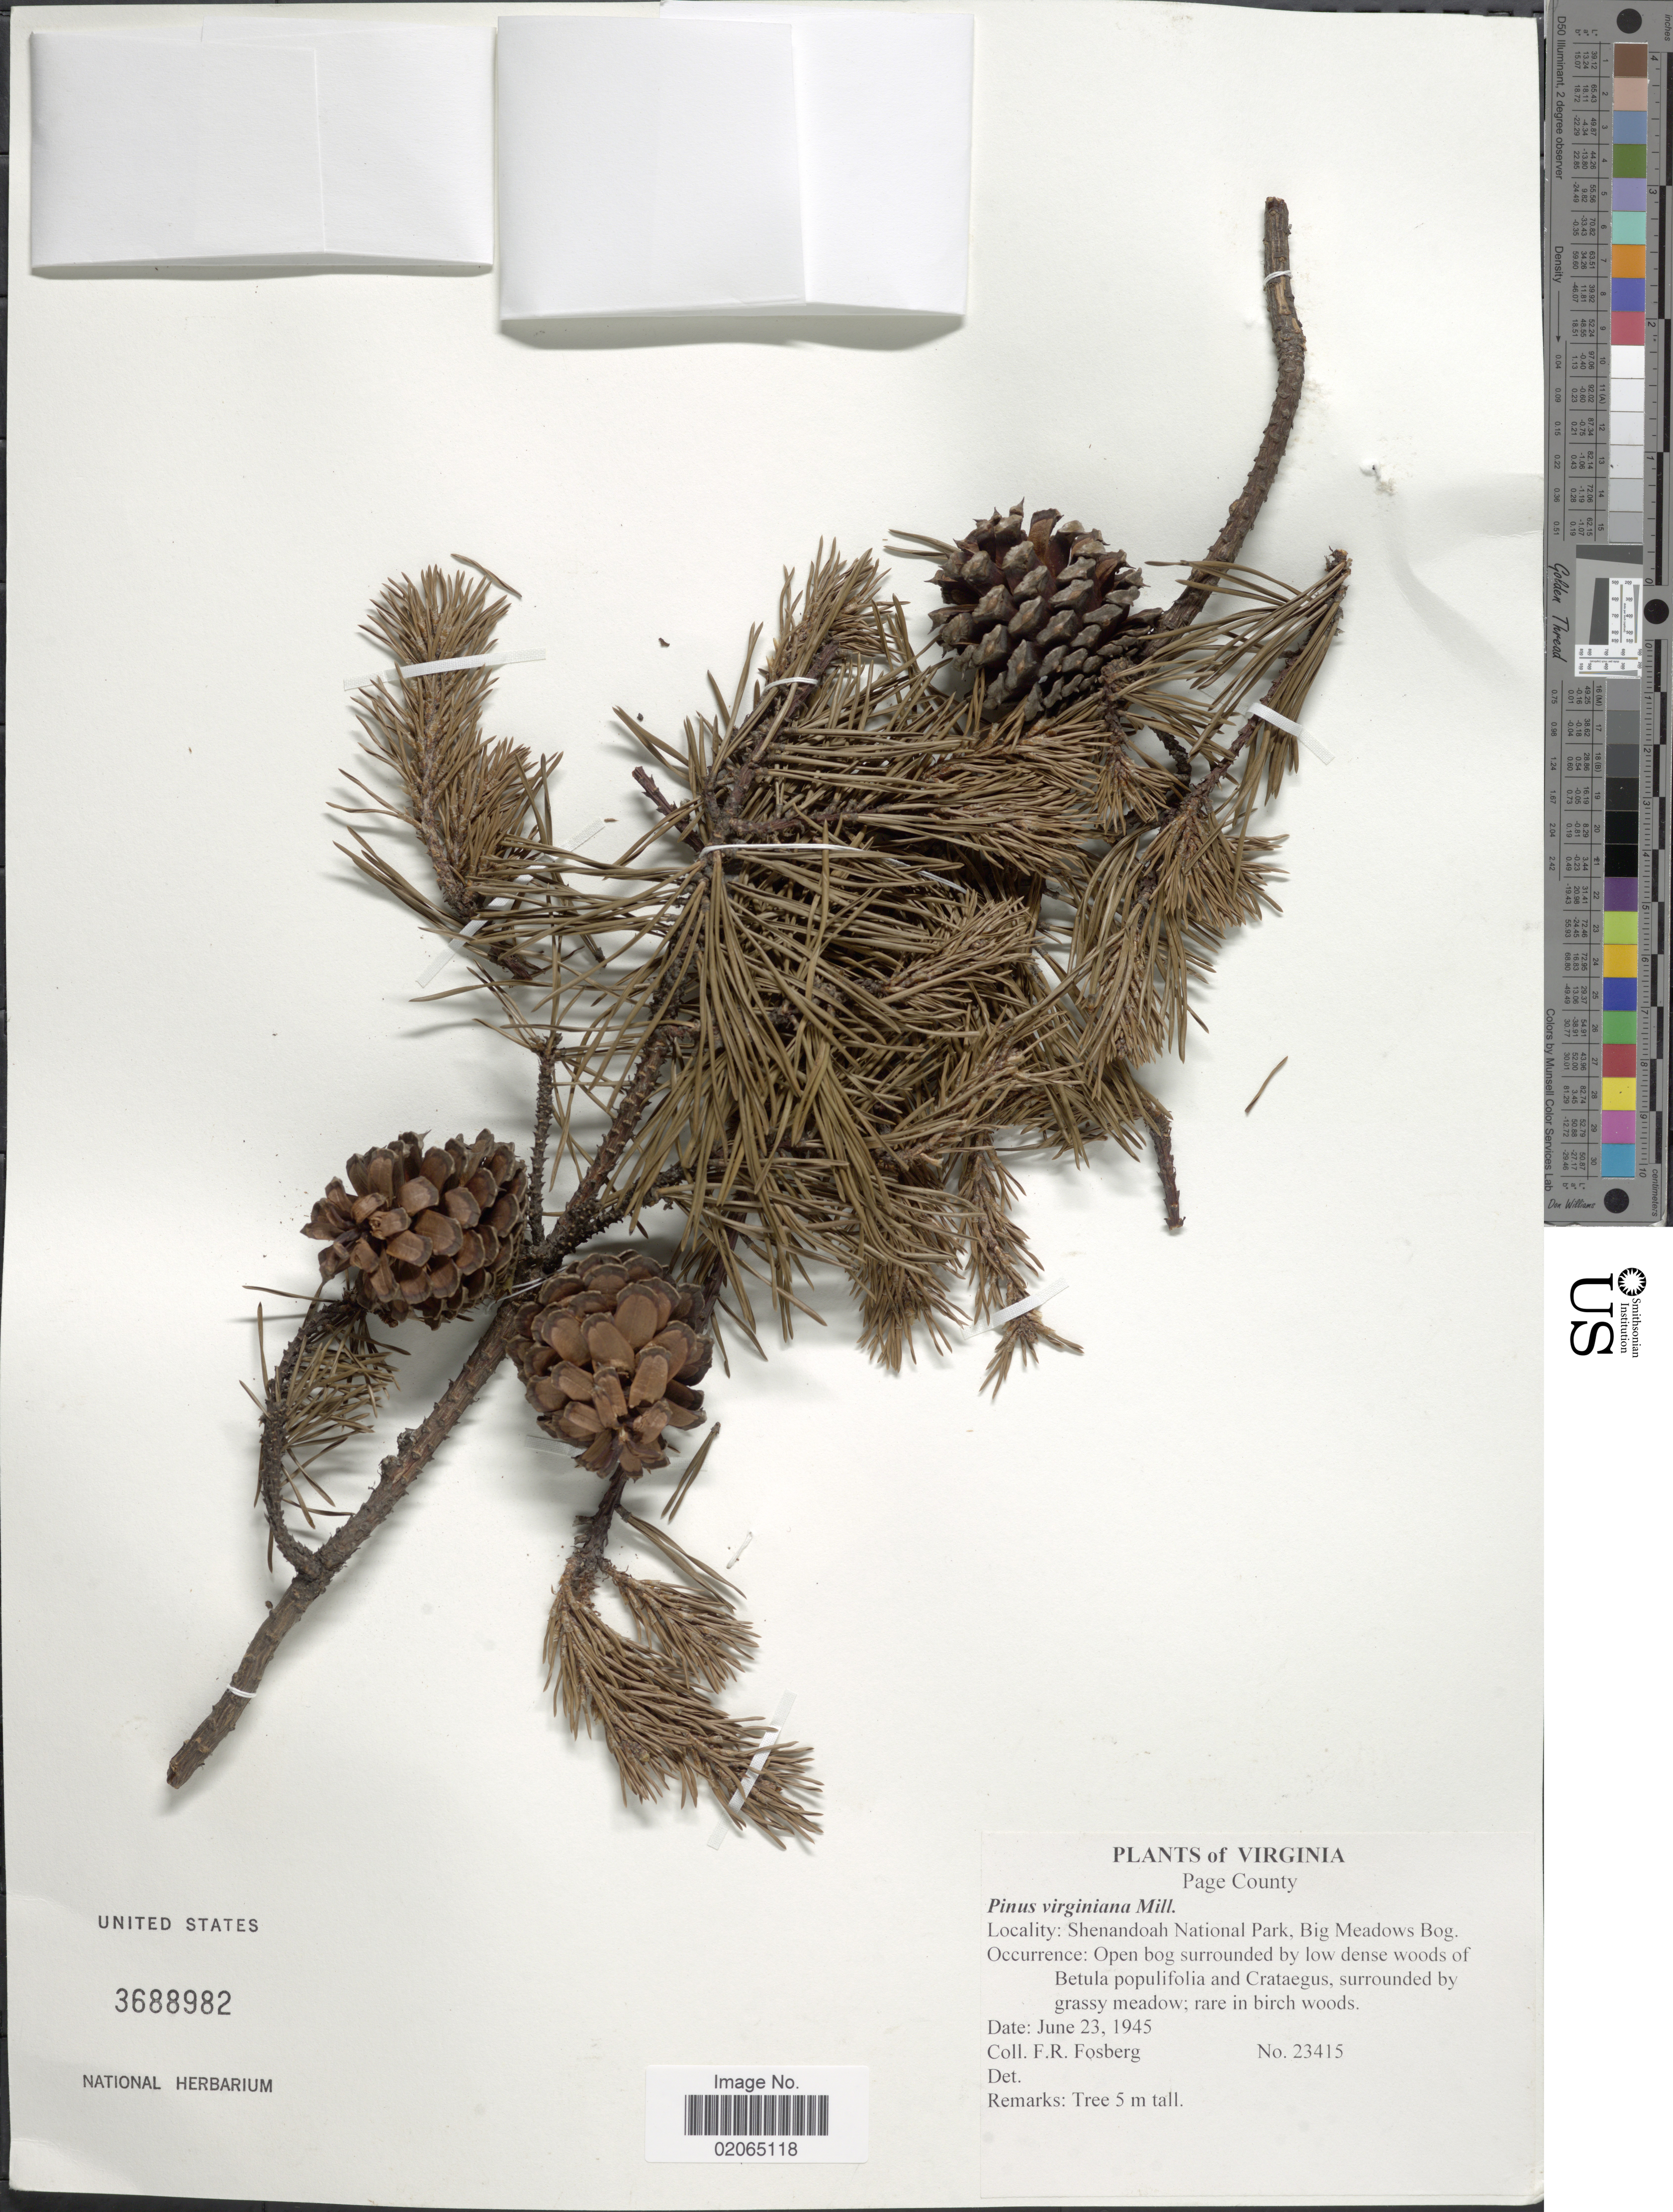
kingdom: Plantae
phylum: Tracheophyta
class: Pinopsida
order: Pinales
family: Pinaceae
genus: Pinus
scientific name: Pinus virginiana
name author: Mill.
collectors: F. R. Fosberg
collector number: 23415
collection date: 1945-06-23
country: United States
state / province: Virginia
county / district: Page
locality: Shenandoah National Park, Big Meadows Bog,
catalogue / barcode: US 3688982